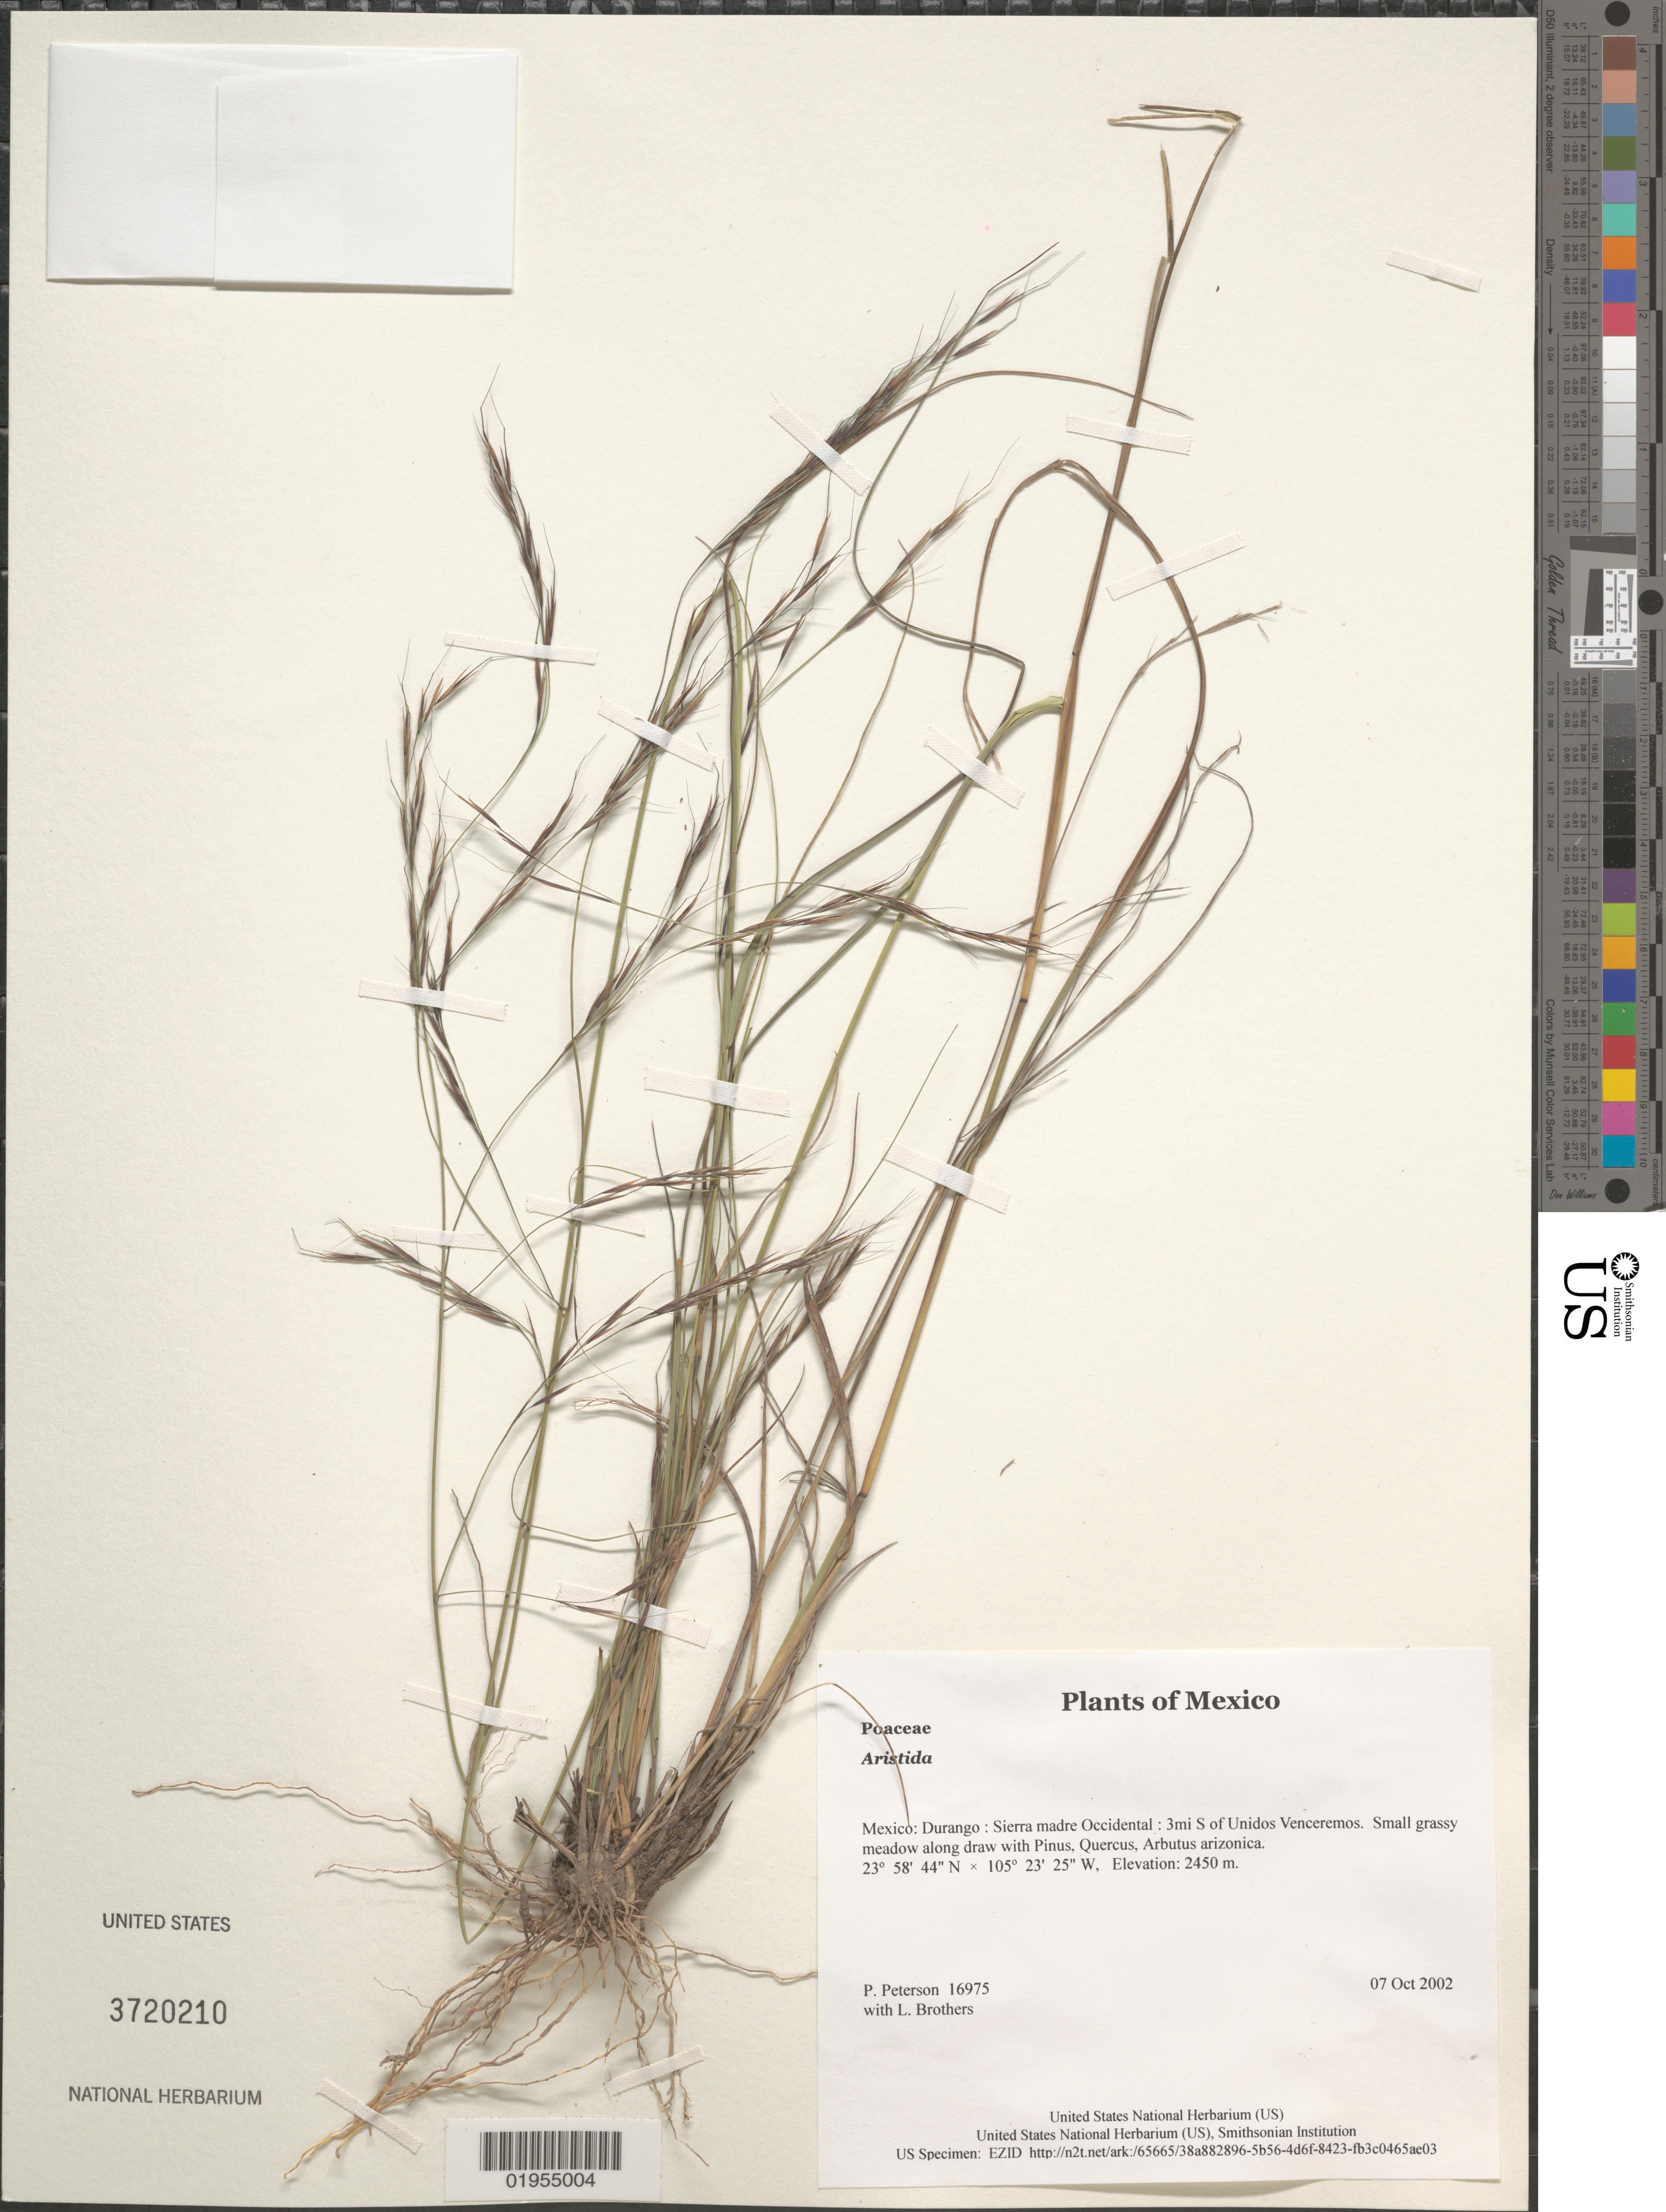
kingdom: Plantae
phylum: Tracheophyta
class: Liliopsida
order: Poales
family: Poaceae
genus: Aristida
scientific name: Aristida sp.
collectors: P. M. Peterson & L. E. Brothers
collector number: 16975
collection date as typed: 07 Oct 2002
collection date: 2002-10-07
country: Mexico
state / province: Durango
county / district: Sierra madre Occidental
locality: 3mi S of Unidos Venceremos. Small grassy meadow along draw with Pinus, Quercus, Arbutus arizonica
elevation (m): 2450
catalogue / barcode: US 3720210